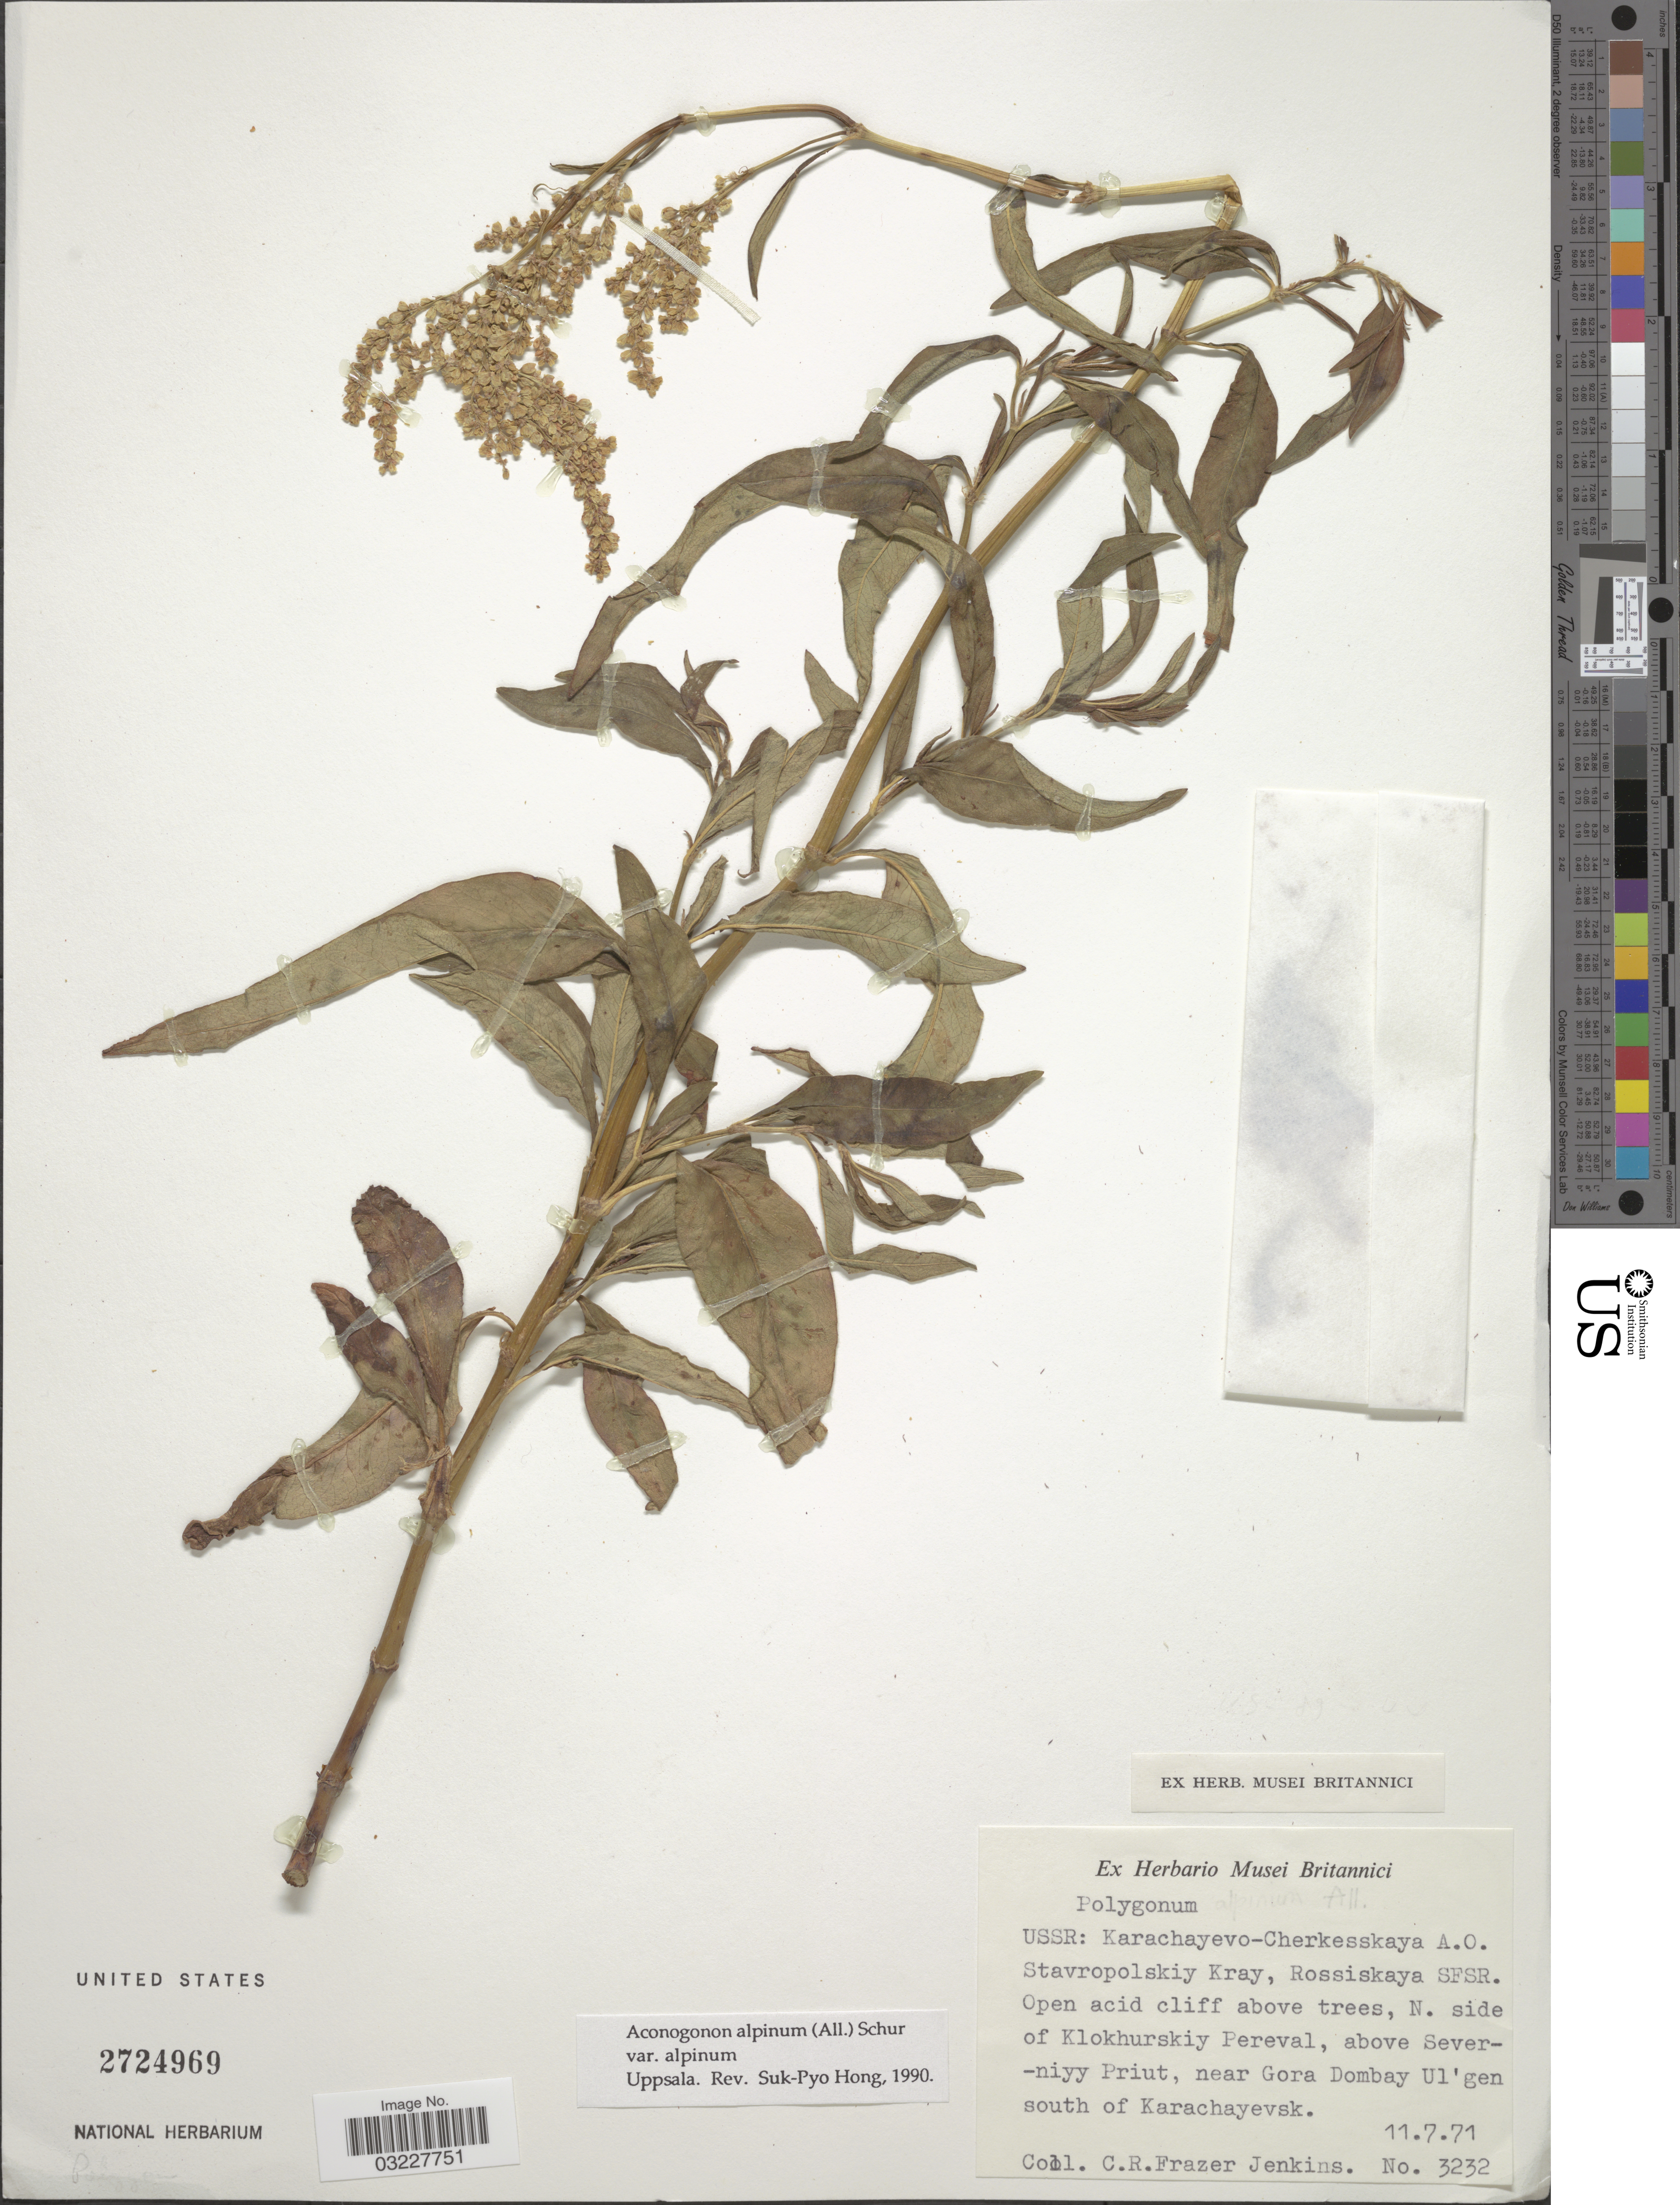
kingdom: Plantae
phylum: Tracheophyta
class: Magnoliopsida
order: Caryophyllales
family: Polygonaceae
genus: Koenigia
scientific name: Koenigia alpina var. alpina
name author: (All.) T.M. Schust. & Reveal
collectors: C. Jenkins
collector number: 3232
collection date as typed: Transcribed d/m/y: 11/7/71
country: Russian Federation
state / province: Karachay-Cherkess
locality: USSR: Karachayevo-Cherkesskaya A.O. Stavropolskiy Kray, Rossiskaya SFSR. N. side of Klokhurskiy Pereval, above Severniyy Priut, near Gora Dombay Ul'gen south of Karachayevsk.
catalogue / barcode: US 2724969